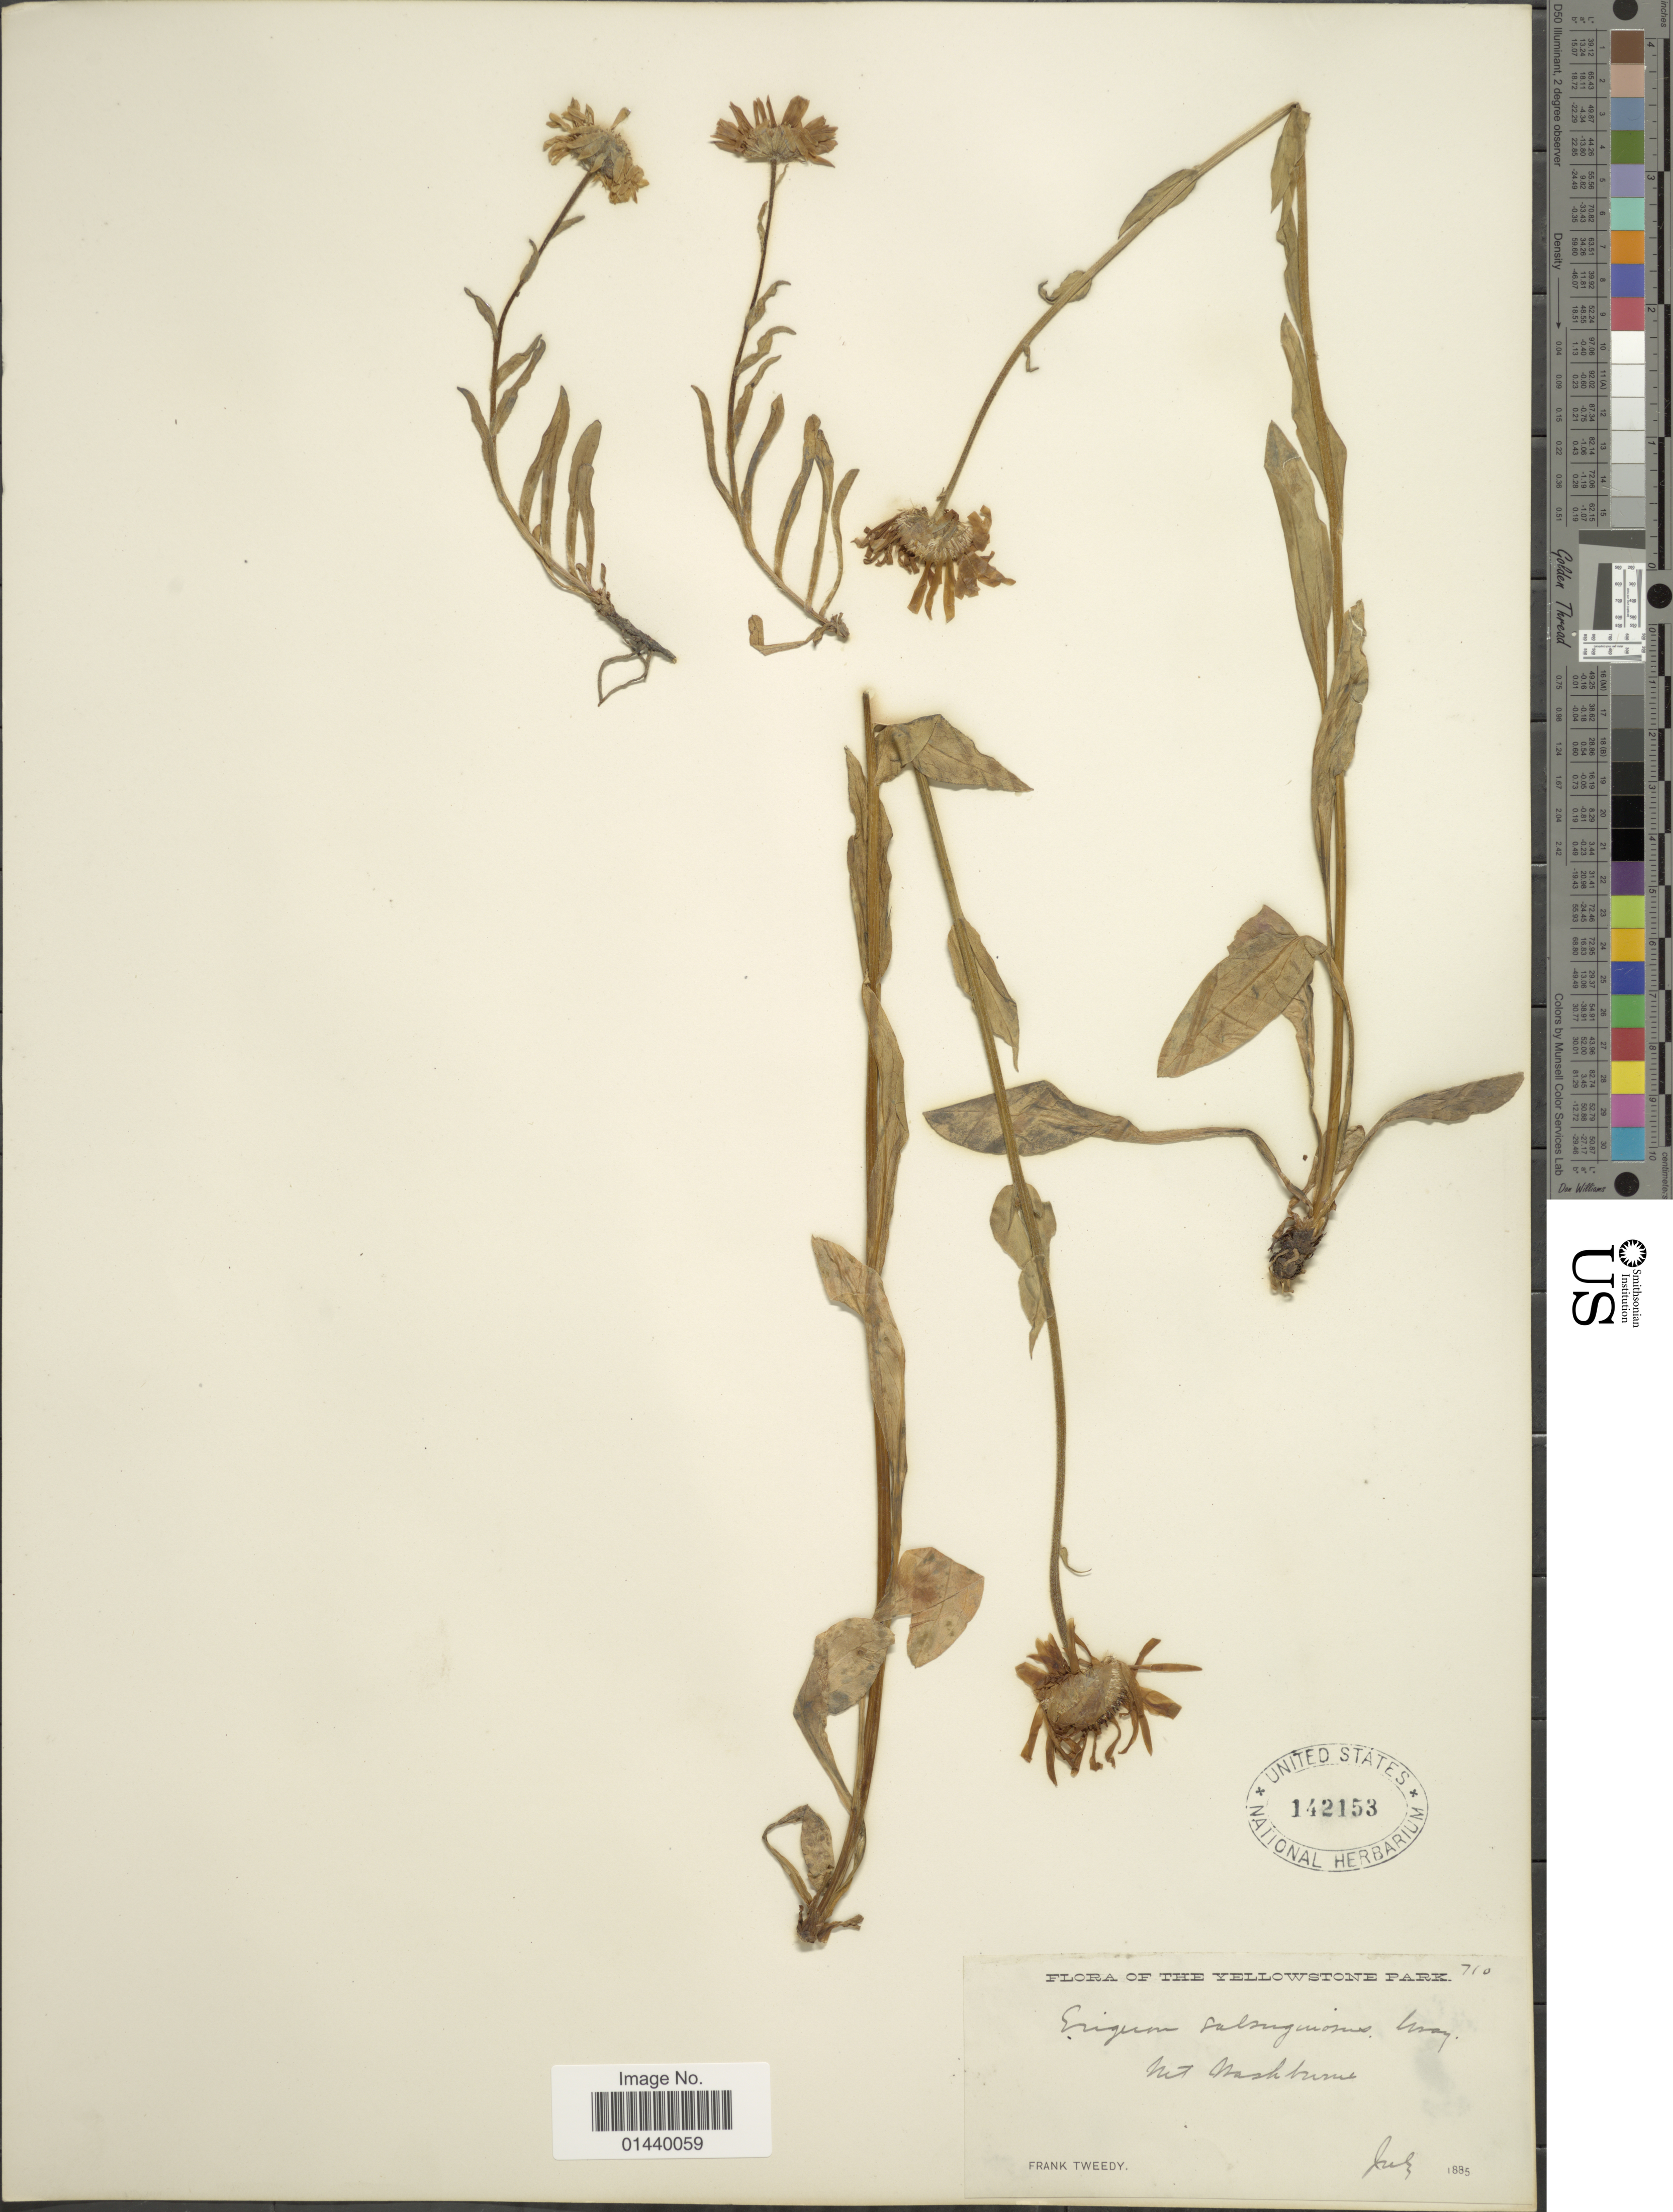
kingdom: Plantae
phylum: Tracheophyta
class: Magnoliopsida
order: Asterales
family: Asteraceae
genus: Erigeron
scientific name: Erigeron salsuginosus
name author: (Richardson ex R. Br.) A. Gray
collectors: F. Tweedy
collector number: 710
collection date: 1885-07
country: United States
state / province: Wyoming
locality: The Yellowstone Park. Mt Washburne.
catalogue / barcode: US 142153